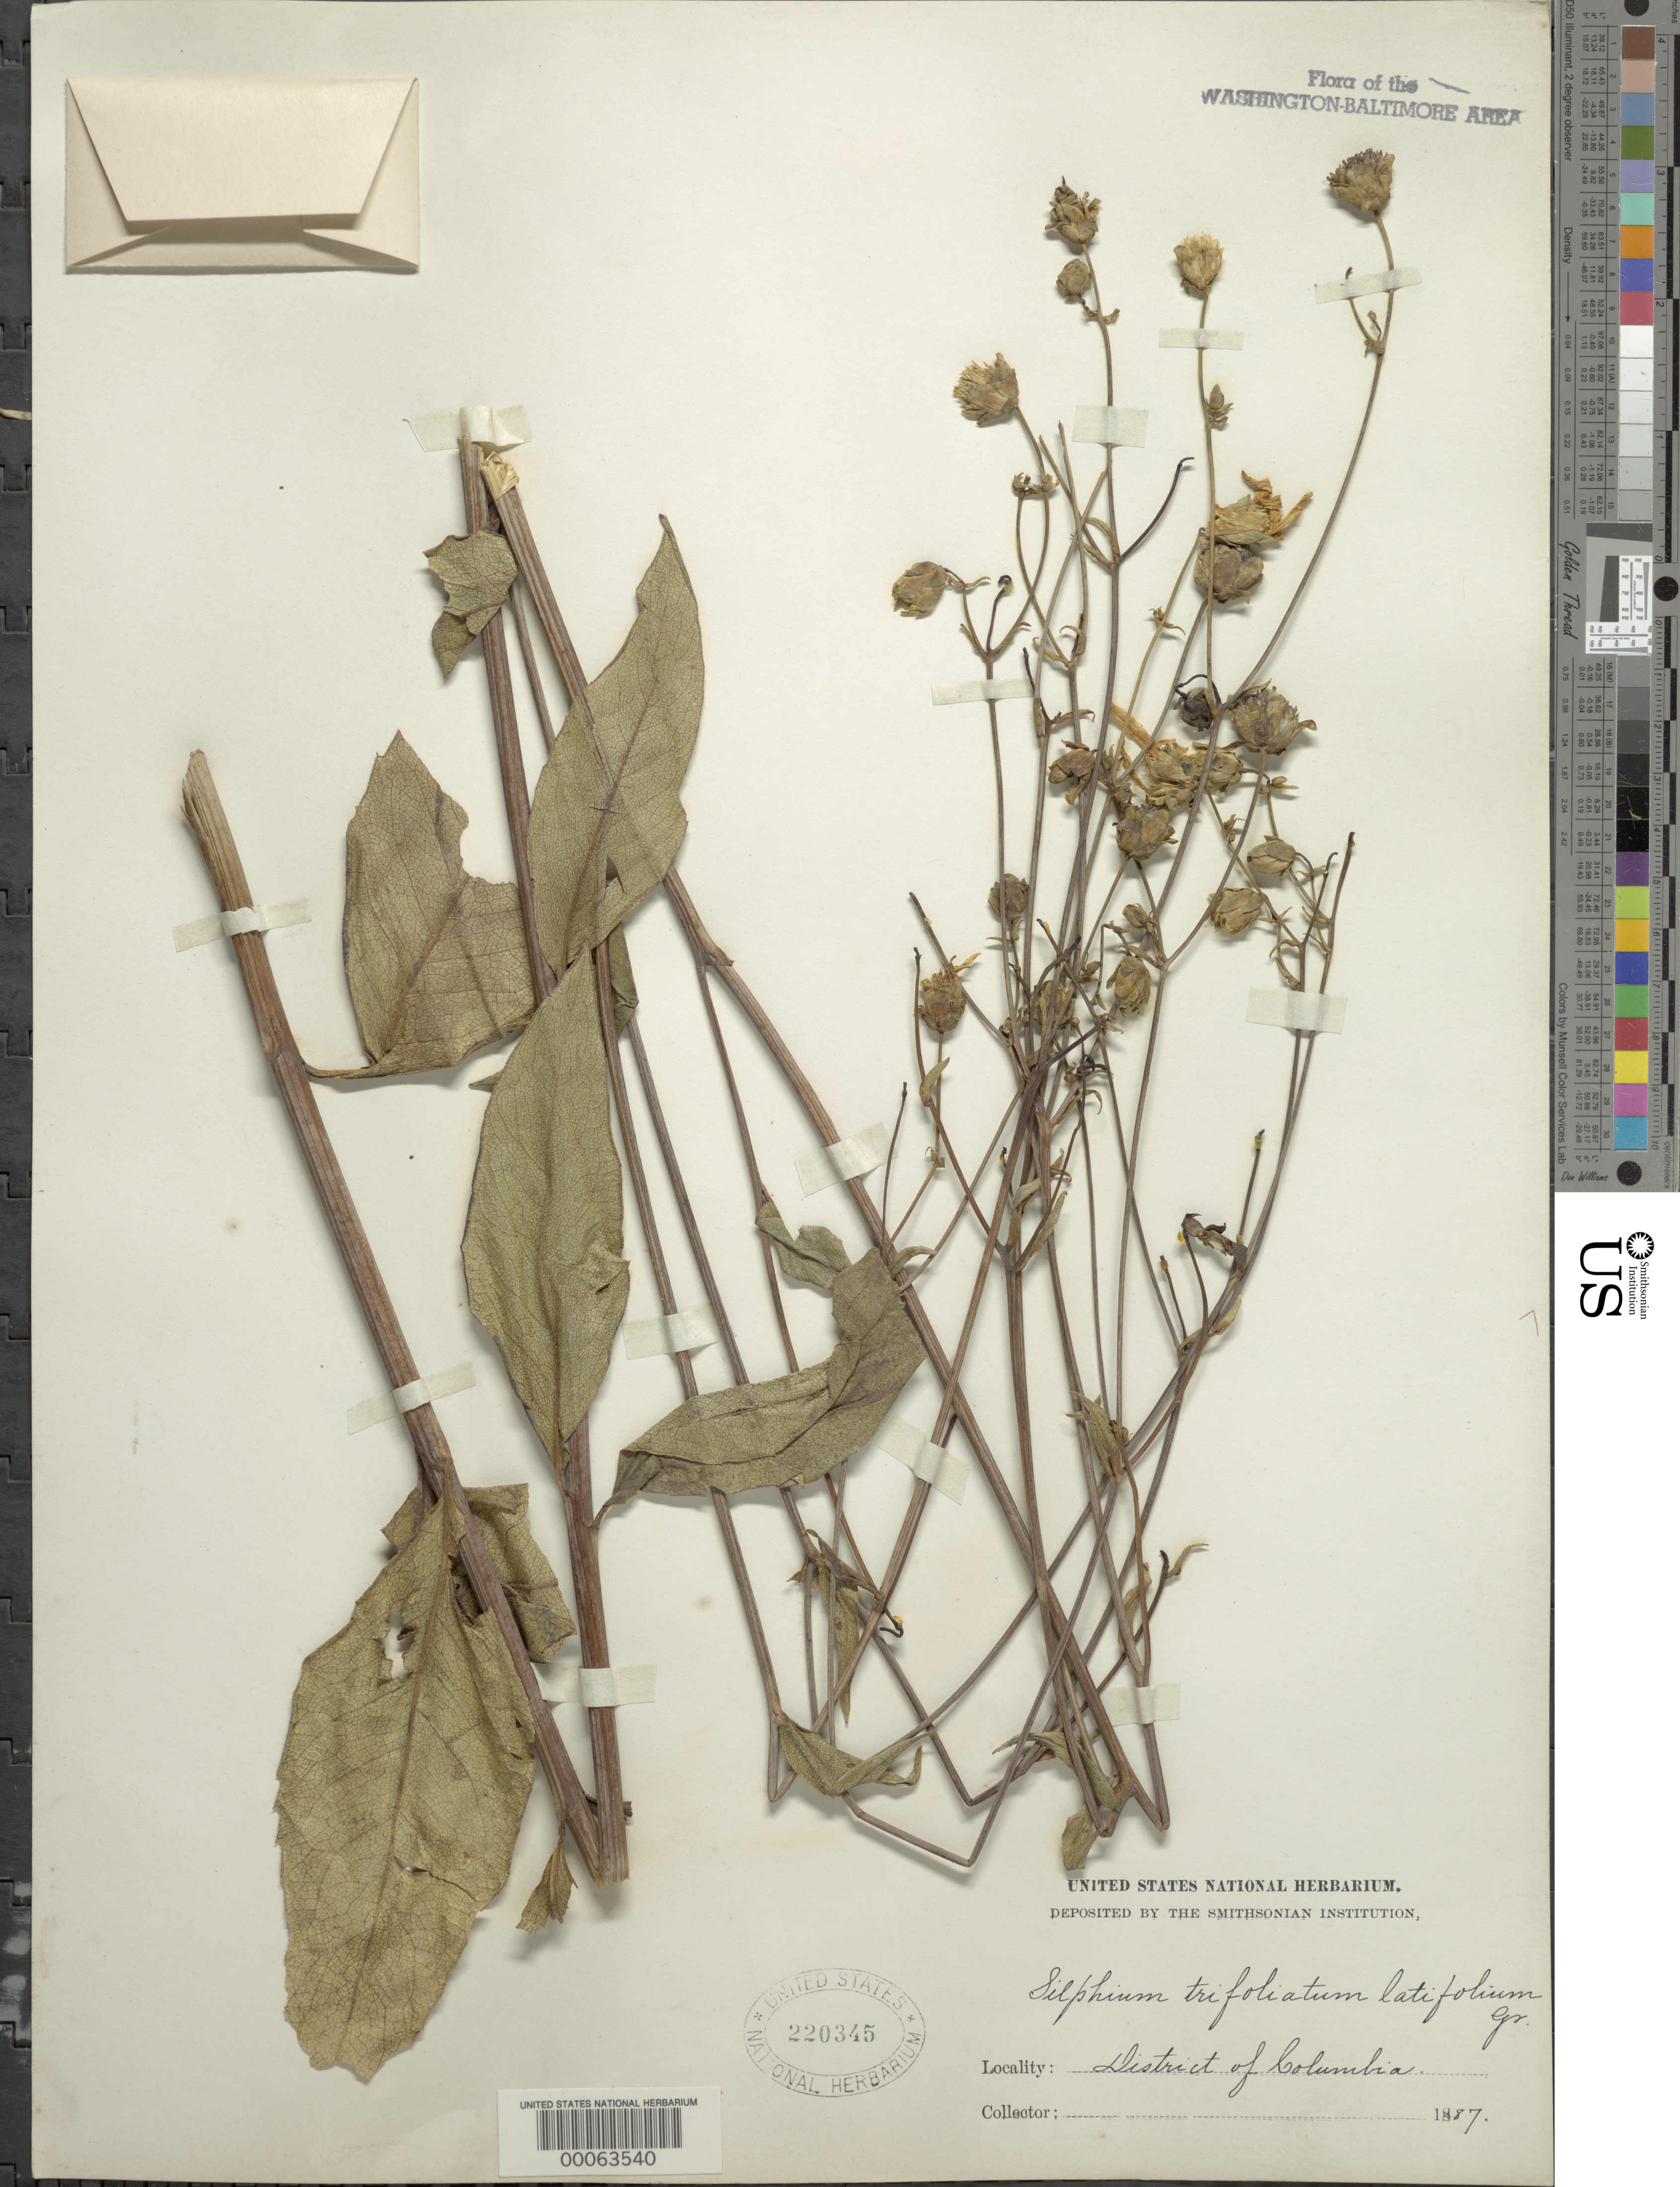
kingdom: Plantae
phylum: Tracheophyta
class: Magnoliopsida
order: Asterales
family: Asteraceae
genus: Silphium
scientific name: Silphium asteriscus var. trifoliatum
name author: (L.) Clevinger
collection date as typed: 1887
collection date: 1887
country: United States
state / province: District of Columbia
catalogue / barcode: US 220345